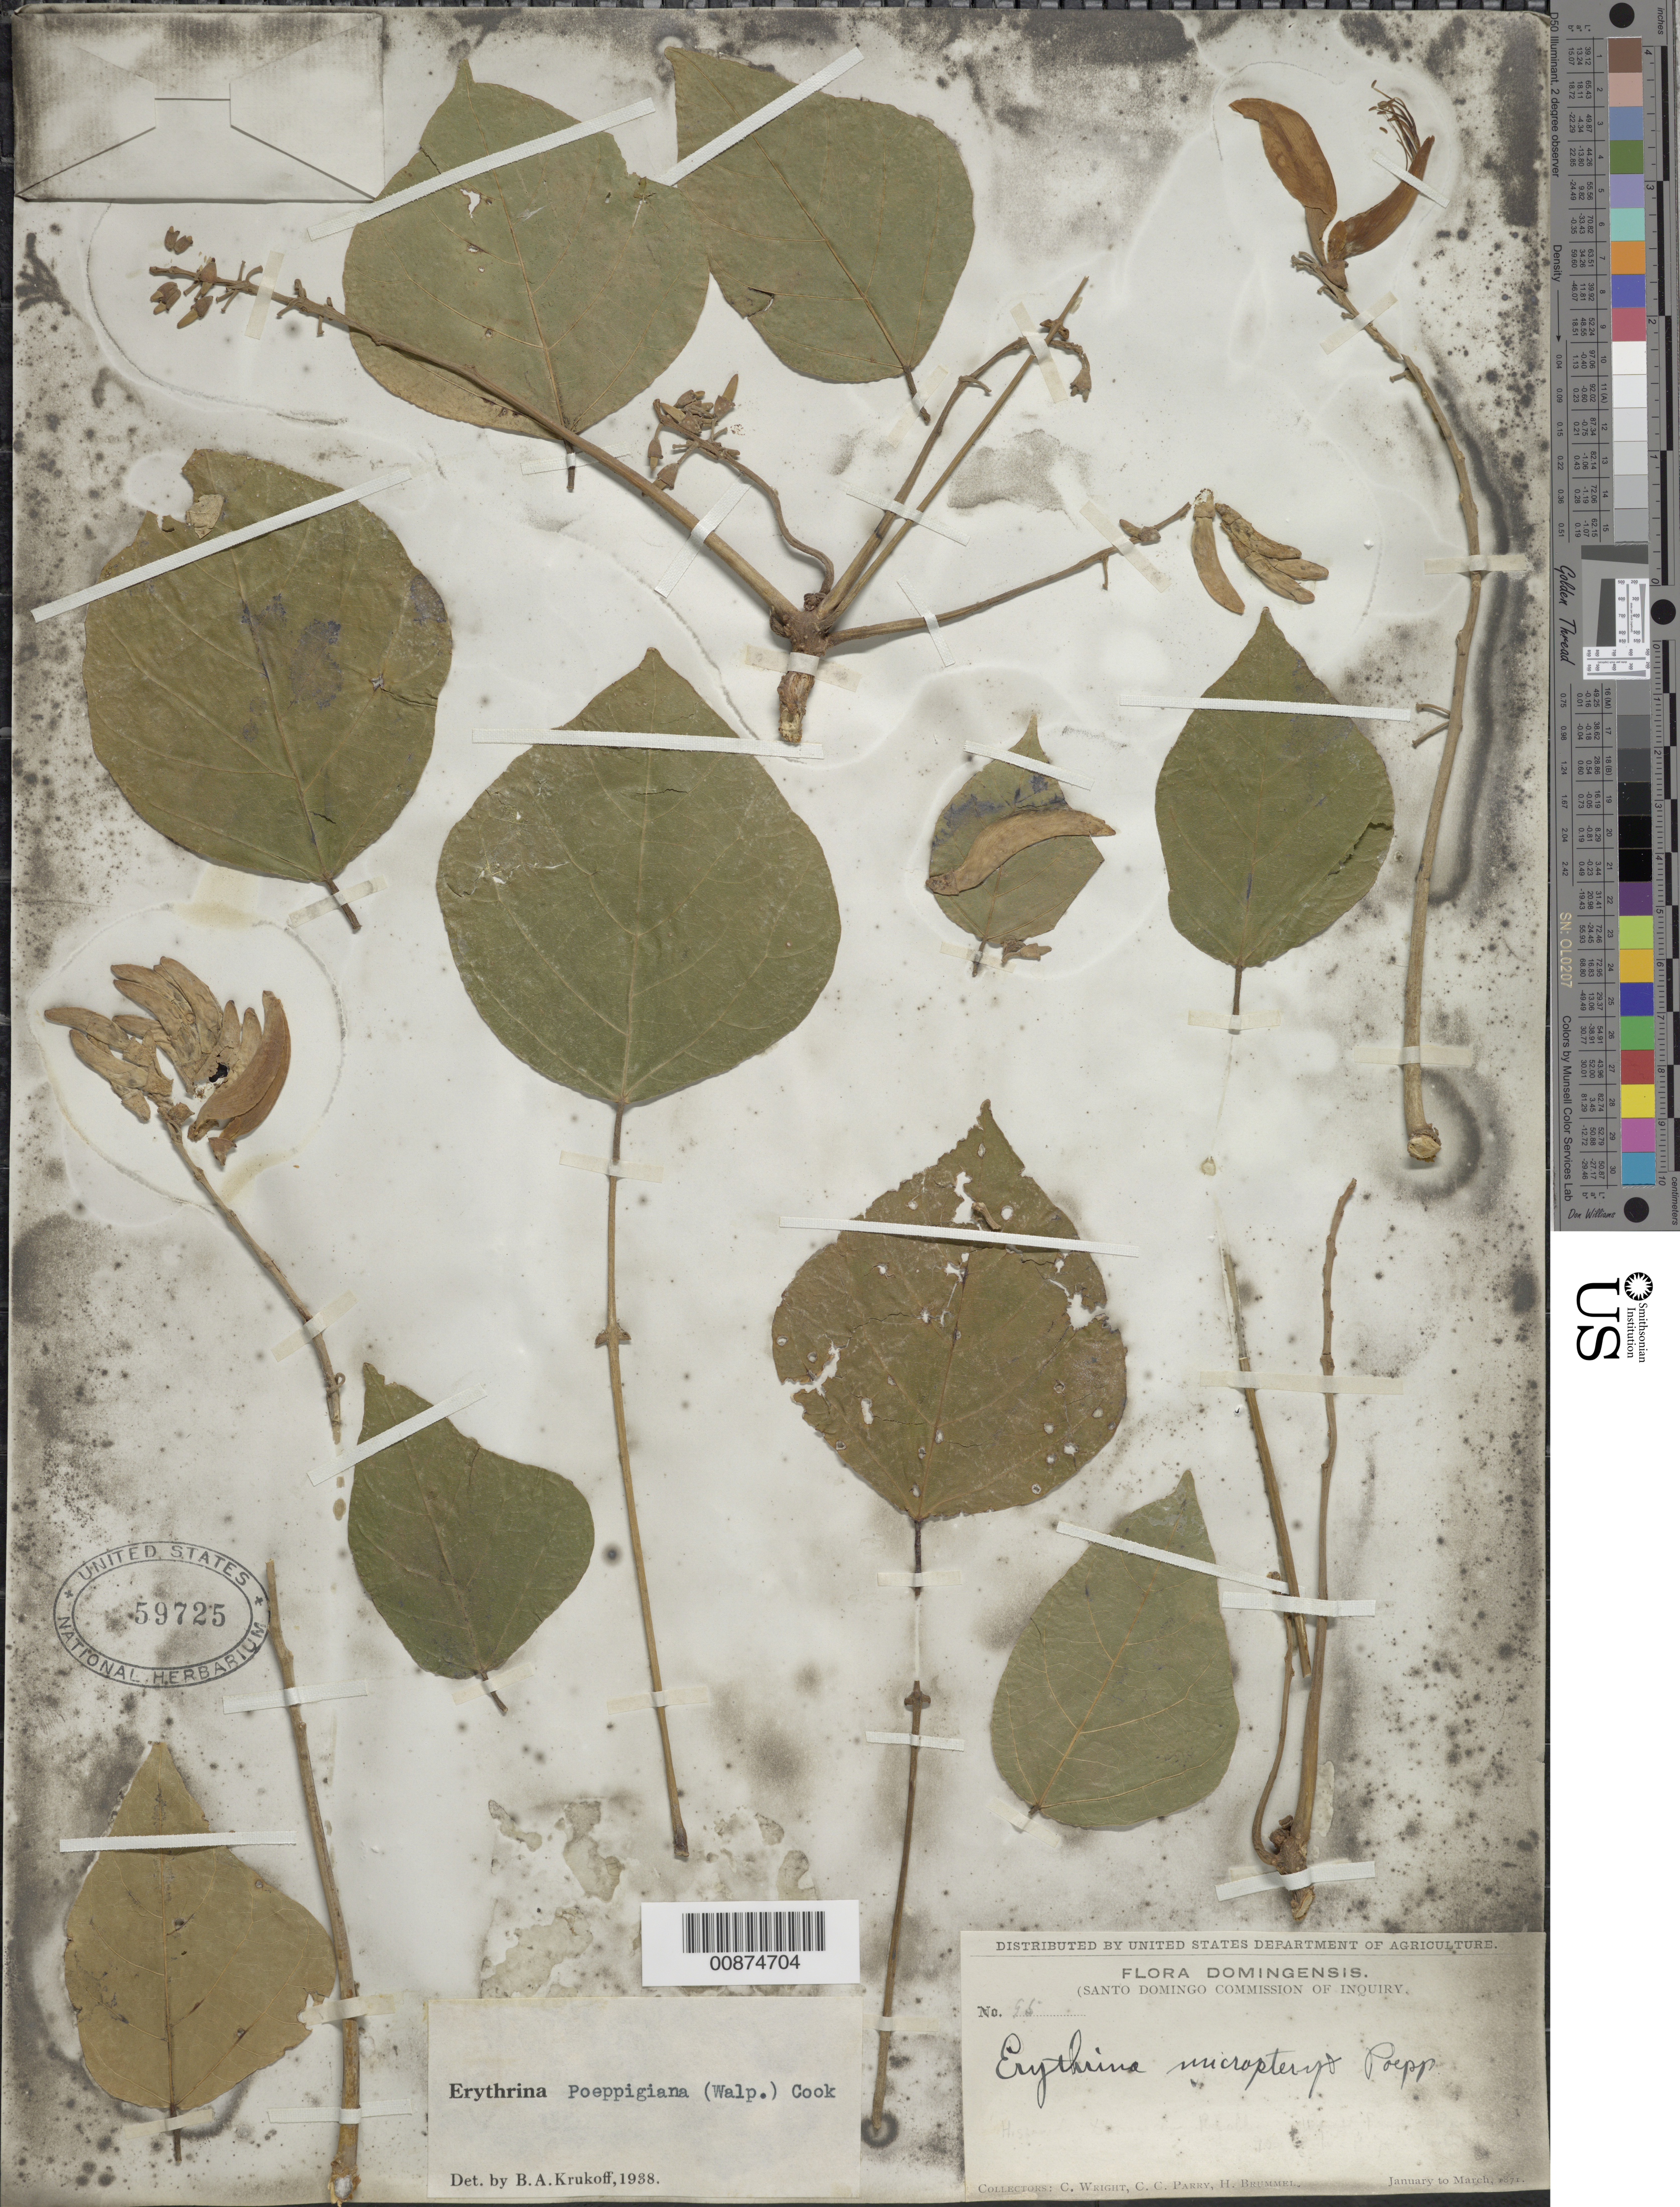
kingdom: Plantae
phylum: Tracheophyta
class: Magnoliopsida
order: Fabales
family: Fabaceae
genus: Erythrina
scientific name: Erythrina poeppigiana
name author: (Walp.) O.F. Cook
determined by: Krukoff, B. A.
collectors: C. Wright, C. C. Parry & H. Brummel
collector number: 95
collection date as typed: Jan 1871 to -- Mar 1871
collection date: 1871-01/1871-03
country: Dominican Republic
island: Hispaniola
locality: Dominican Republic.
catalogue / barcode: US 59725